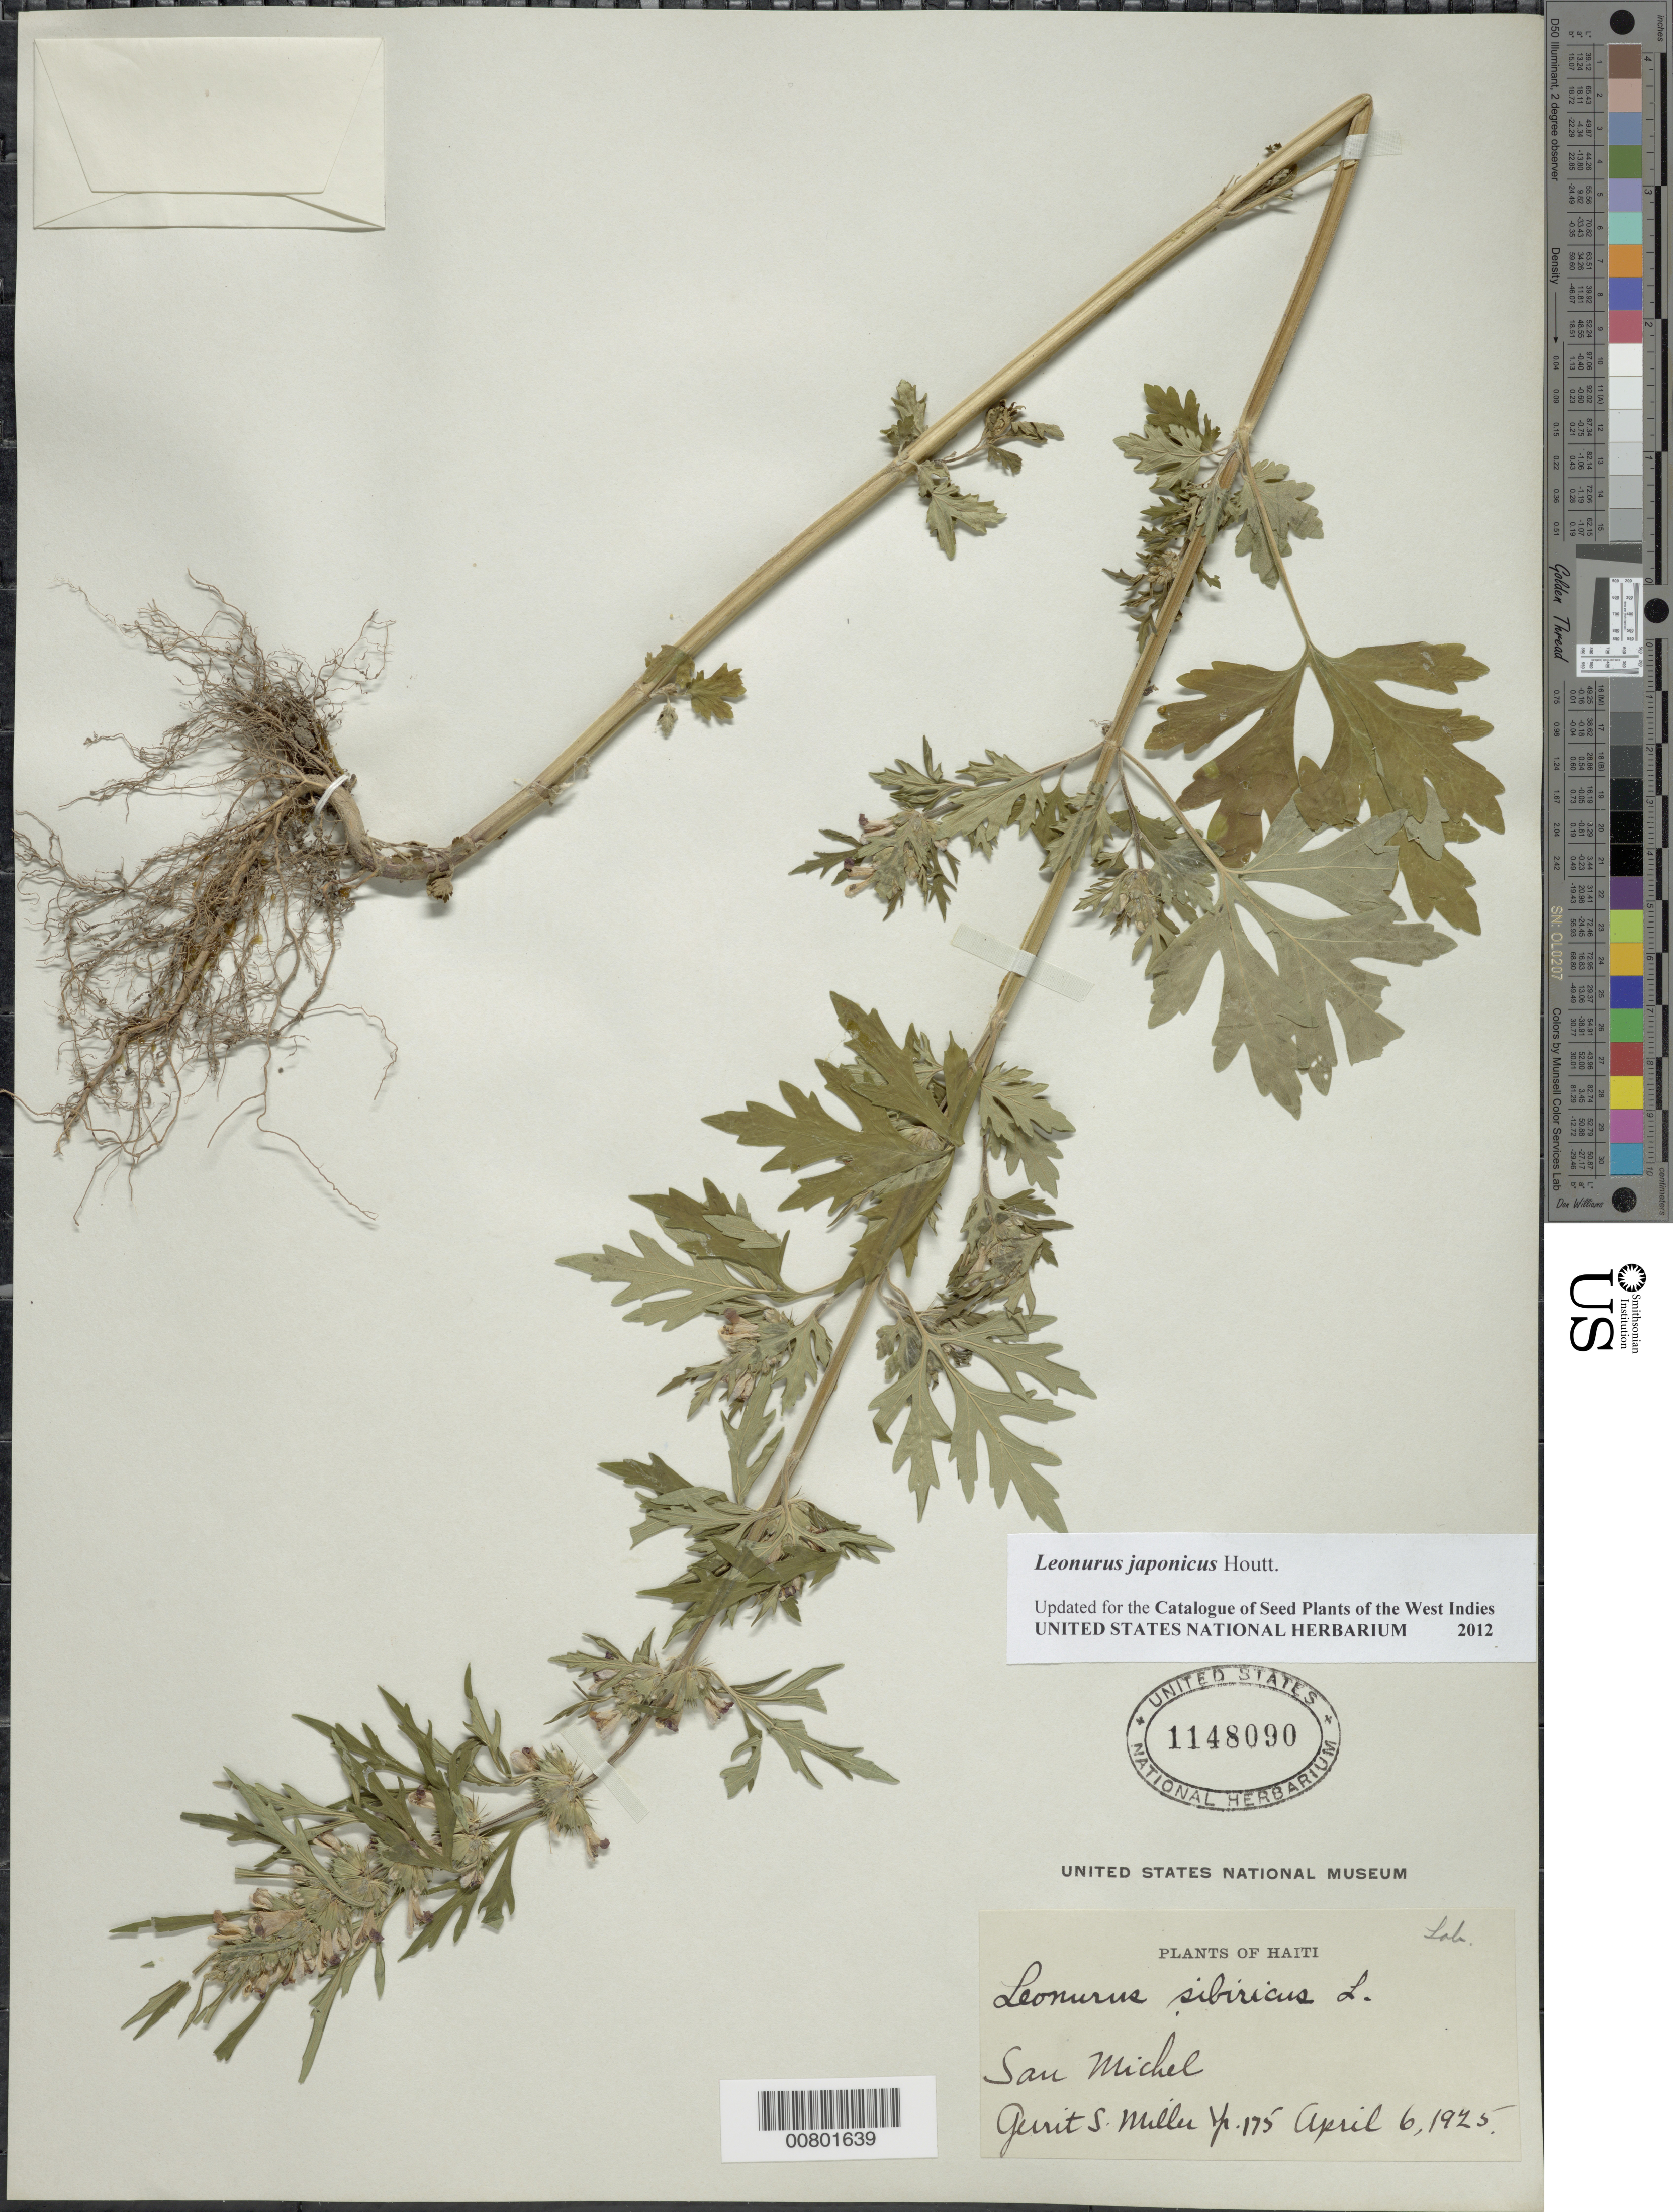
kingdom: Plantae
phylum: Tracheophyta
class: Magnoliopsida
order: Lamiales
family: Lamiaceae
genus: Leonurus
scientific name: Leonurus japonicus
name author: Houtt.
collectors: G. S. Miller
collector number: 175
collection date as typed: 06 Apr 1925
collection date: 1925-04-06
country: Haiti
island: Hispaniola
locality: San Michel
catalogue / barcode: US 1148090